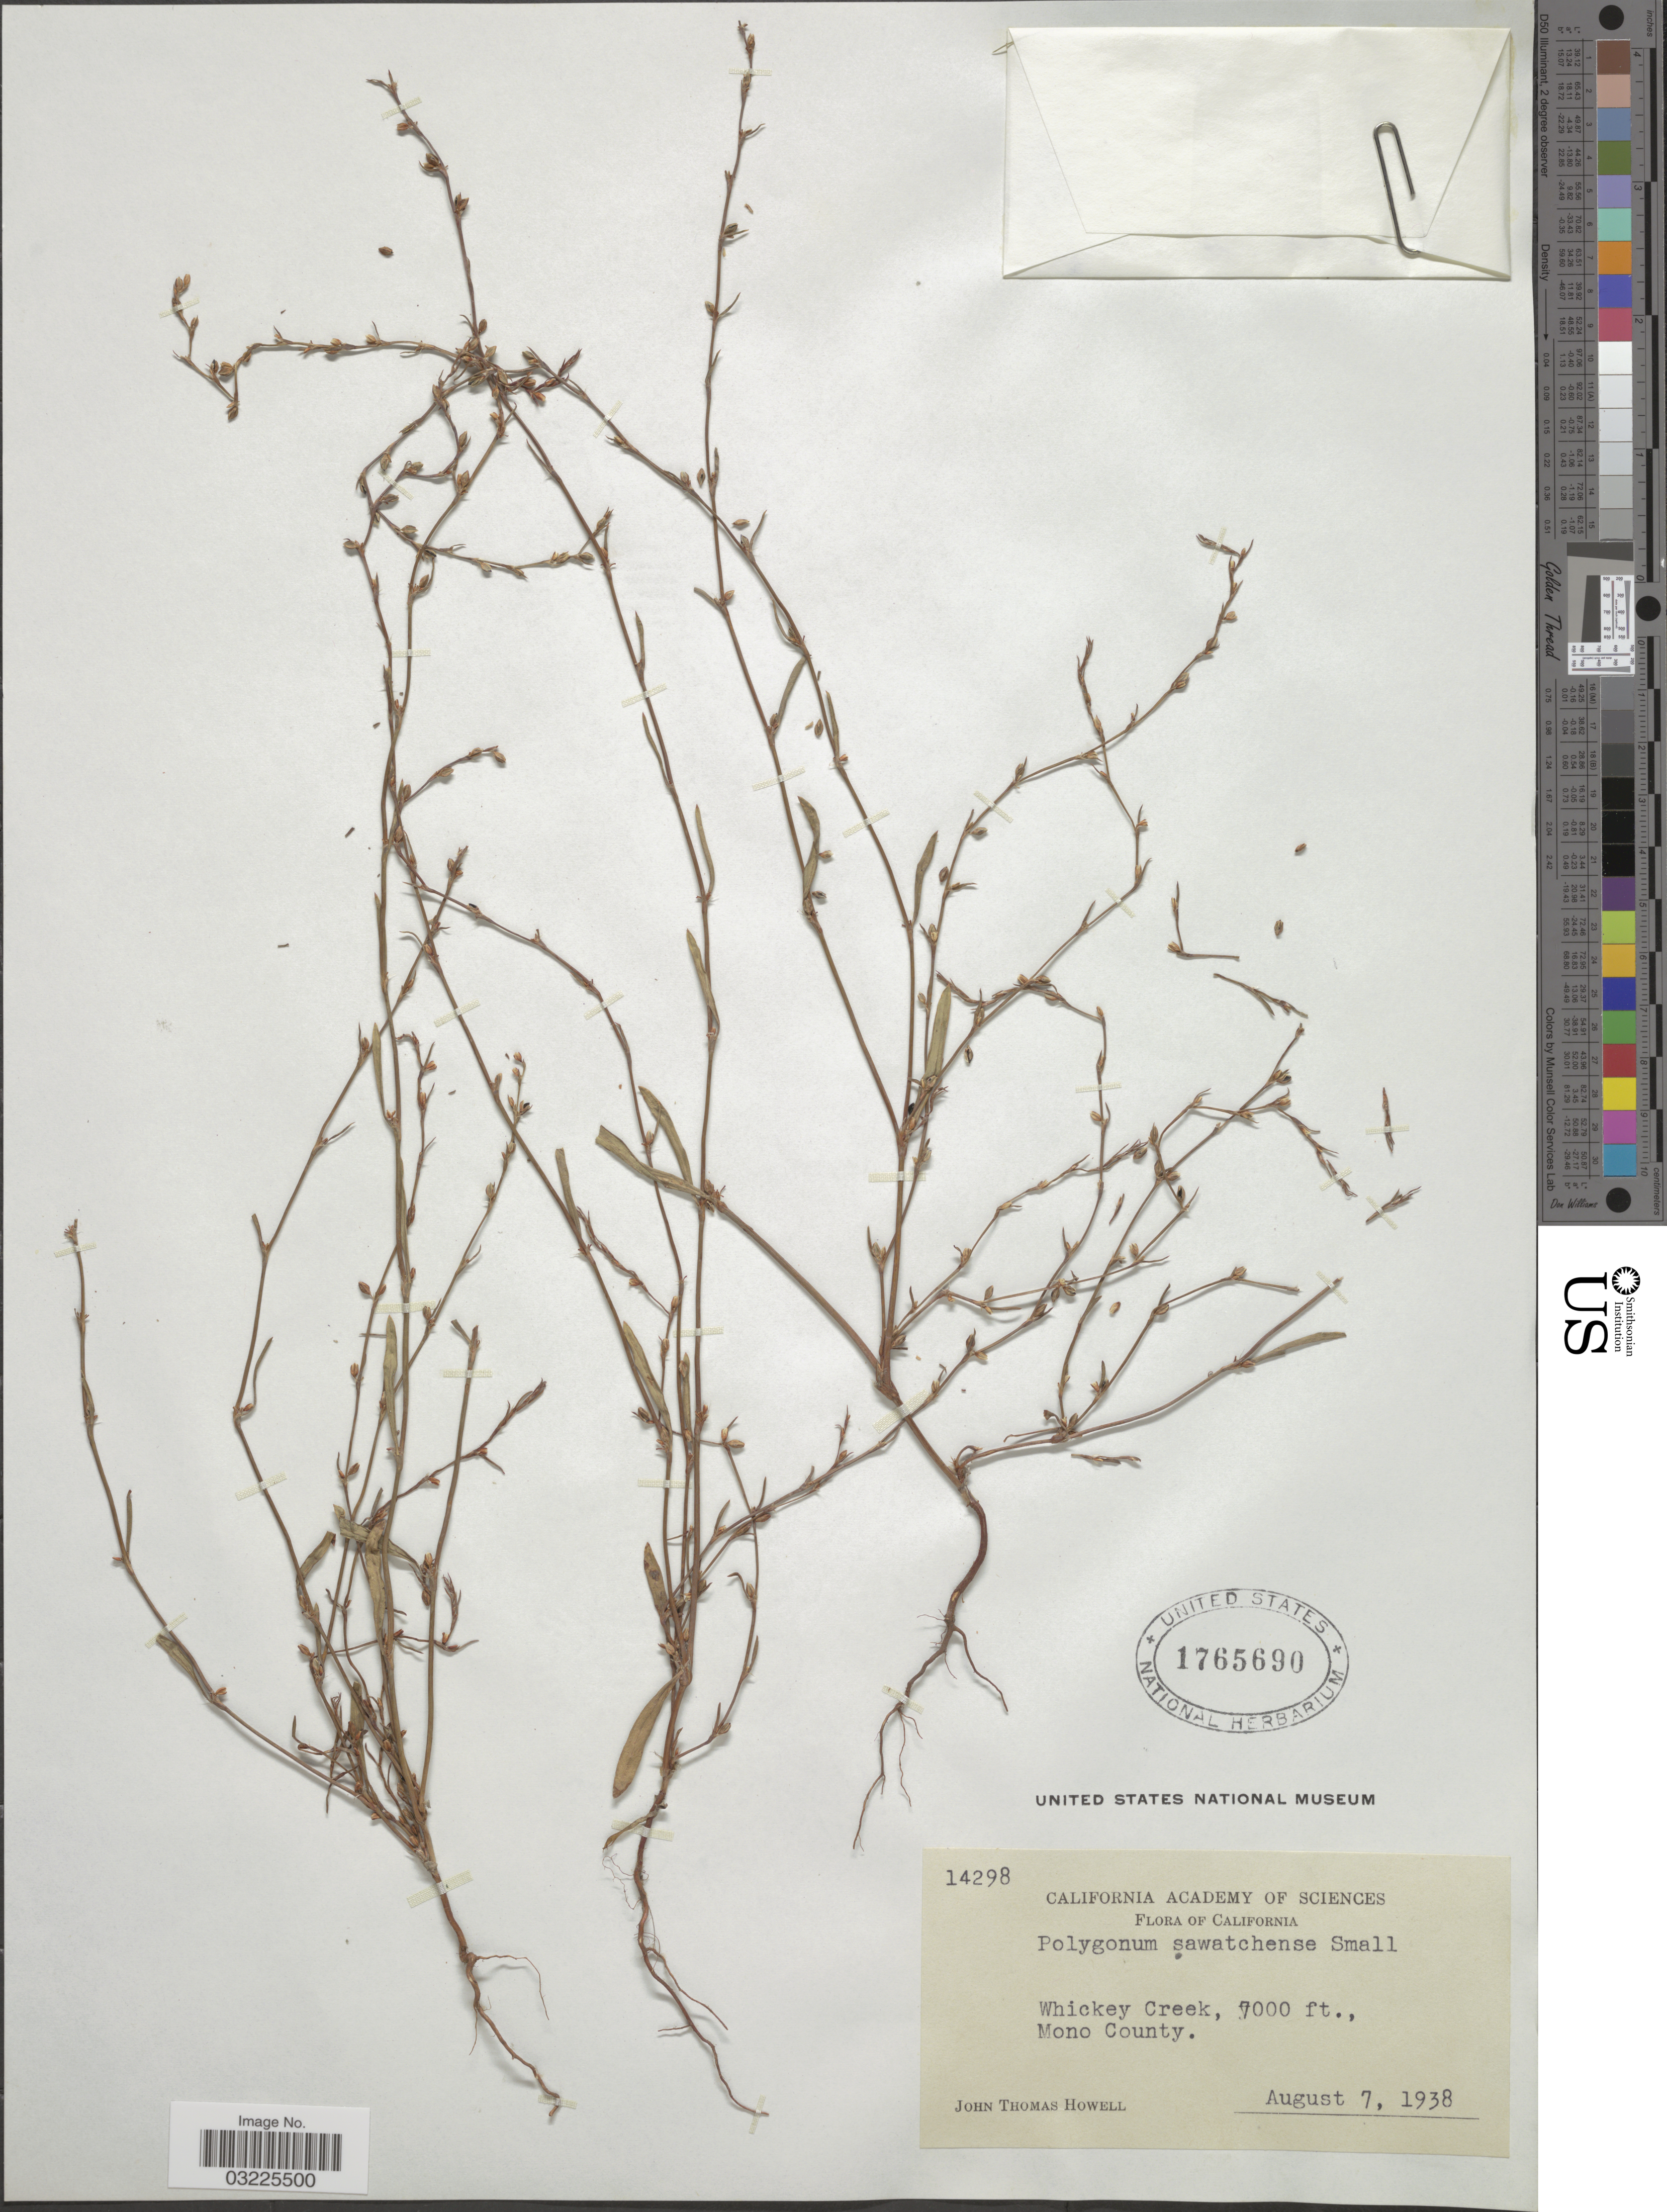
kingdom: Plantae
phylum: Tracheophyta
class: Magnoliopsida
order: Caryophyllales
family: Polygonaceae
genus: Polygonum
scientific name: Polygonum sawatchense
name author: Small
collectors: J. T. Howell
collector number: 14298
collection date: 1938-08-07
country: United States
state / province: California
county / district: Mono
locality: Whickey Creek, Mono County.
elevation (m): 2134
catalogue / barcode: US 1765690